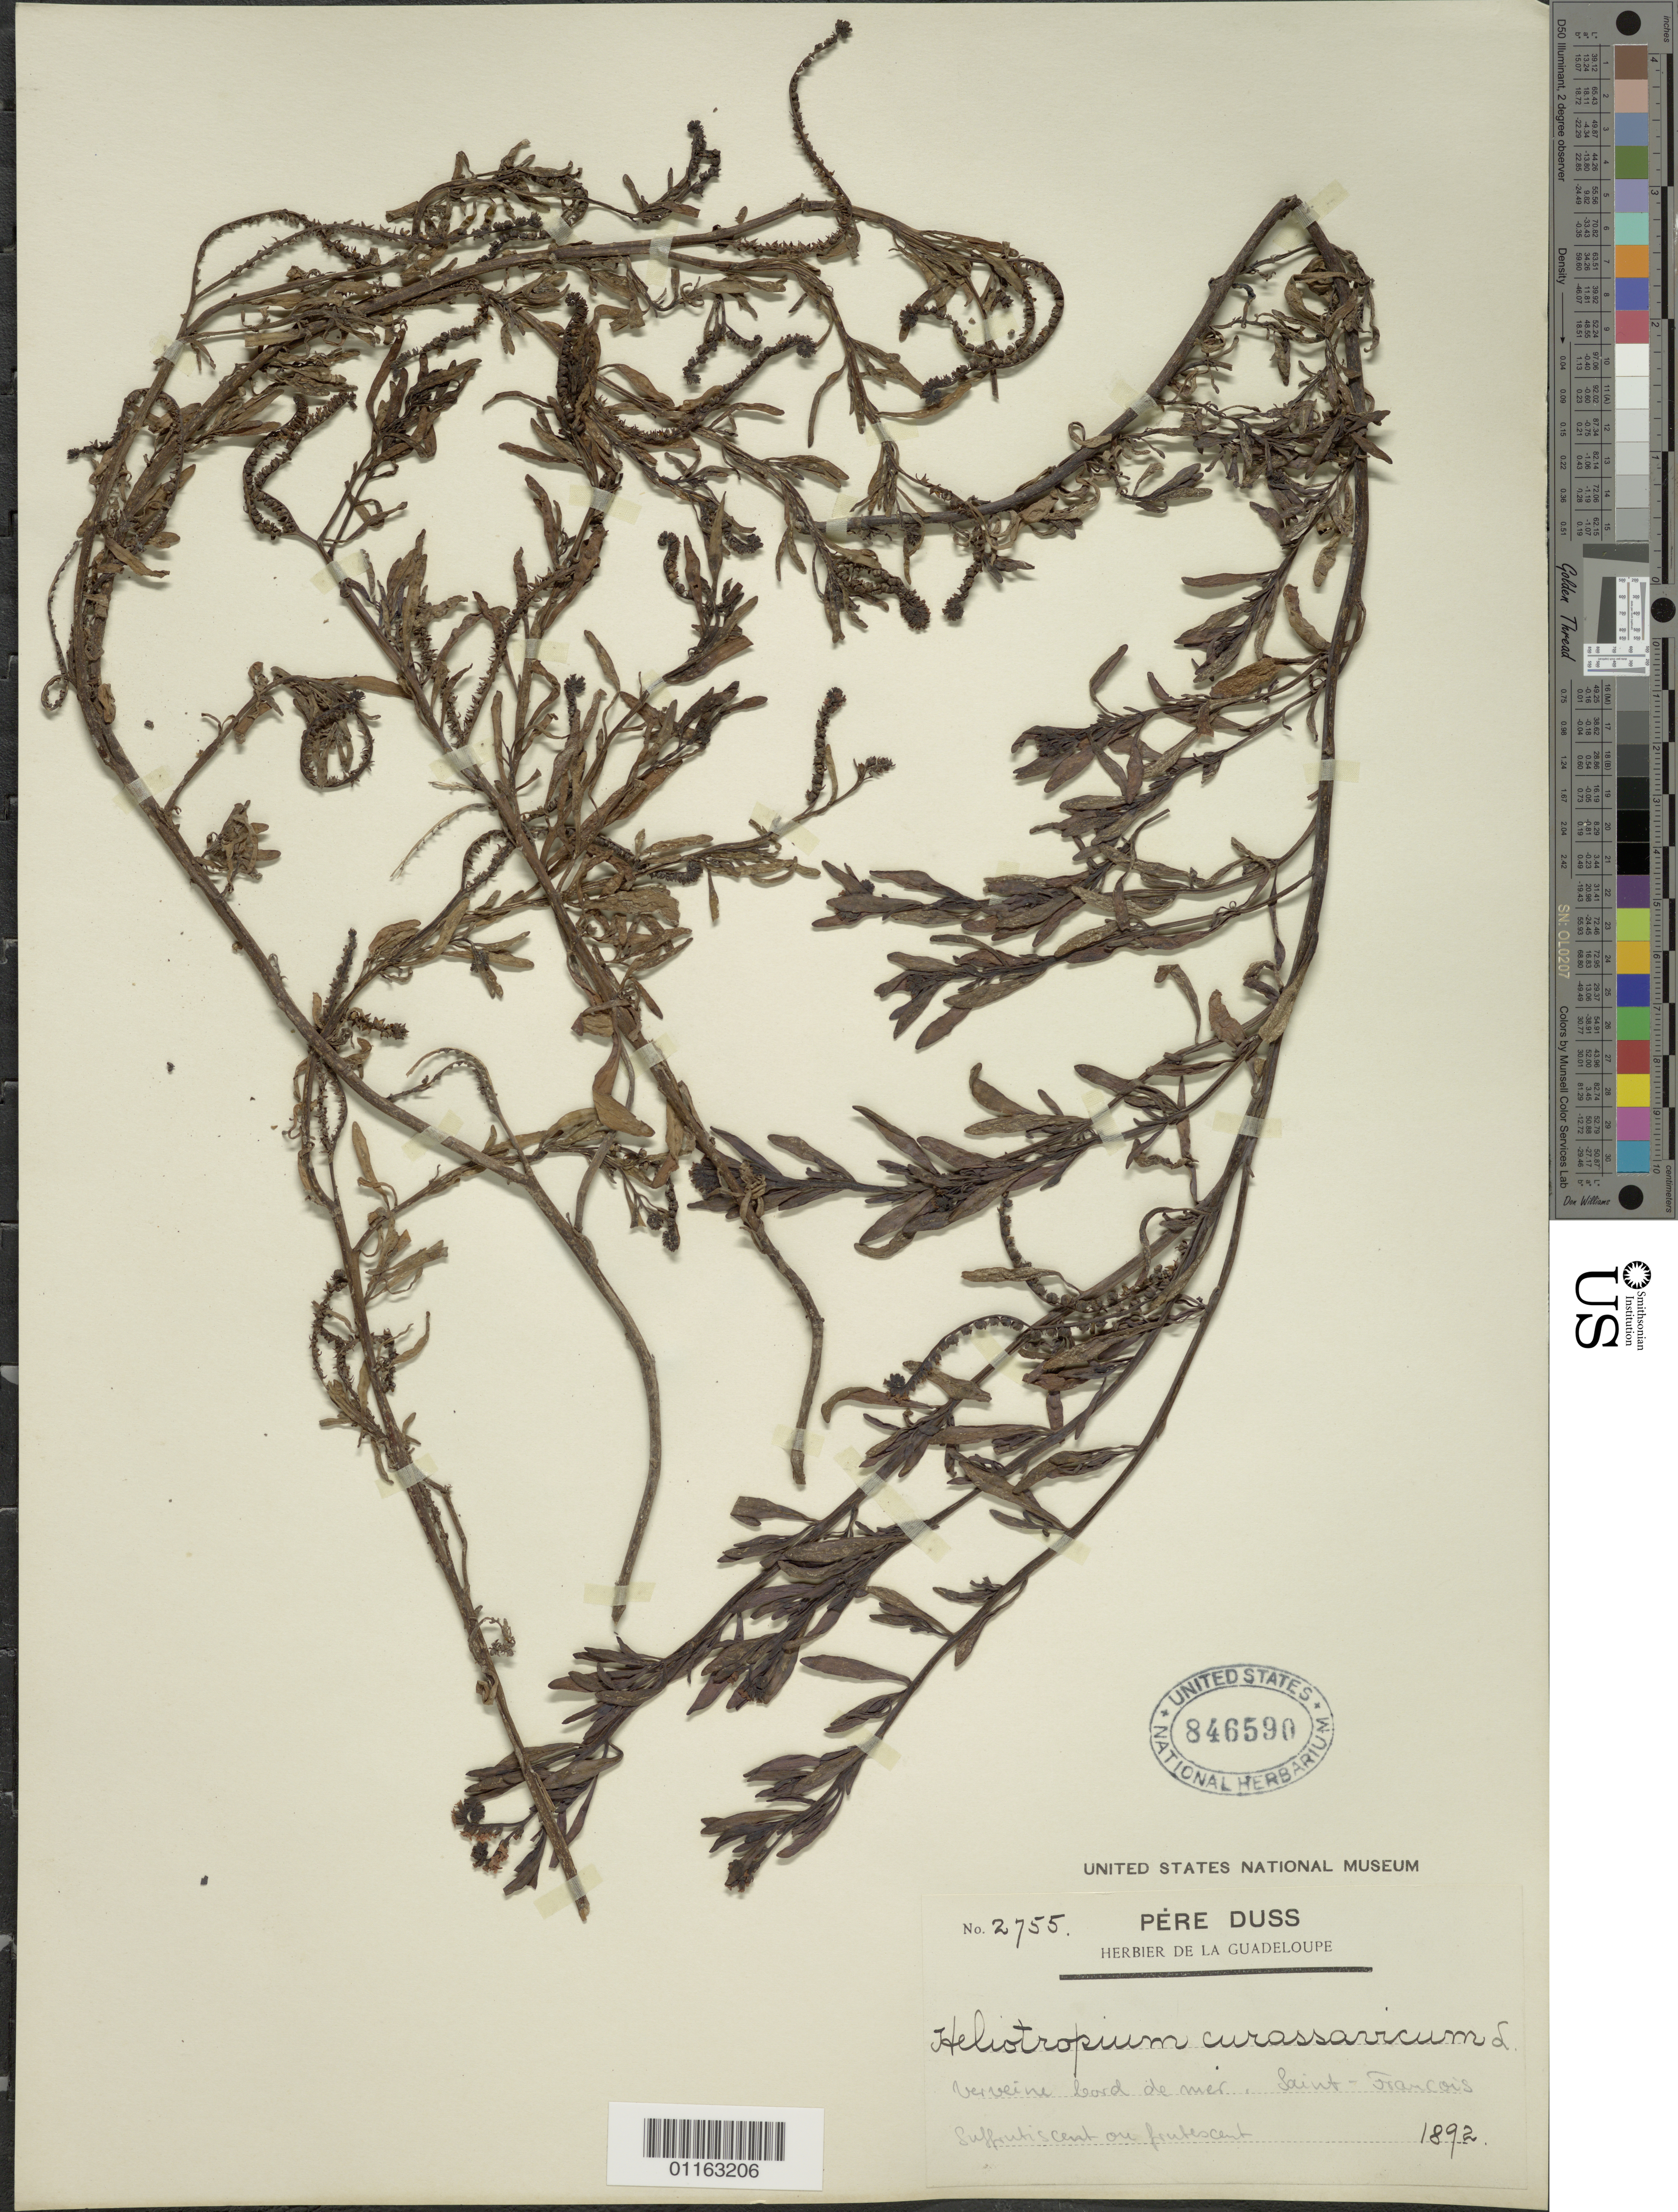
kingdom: Plantae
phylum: Tracheophyta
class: Magnoliopsida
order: Boraginales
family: Heliotropiaceae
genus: Heliotropium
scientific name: Heliotropium curassavicum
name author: L.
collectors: Père Duss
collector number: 2755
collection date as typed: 1892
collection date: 1892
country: Guadeloupe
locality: Saint-Francois; verveine bord de mer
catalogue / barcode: US 846590